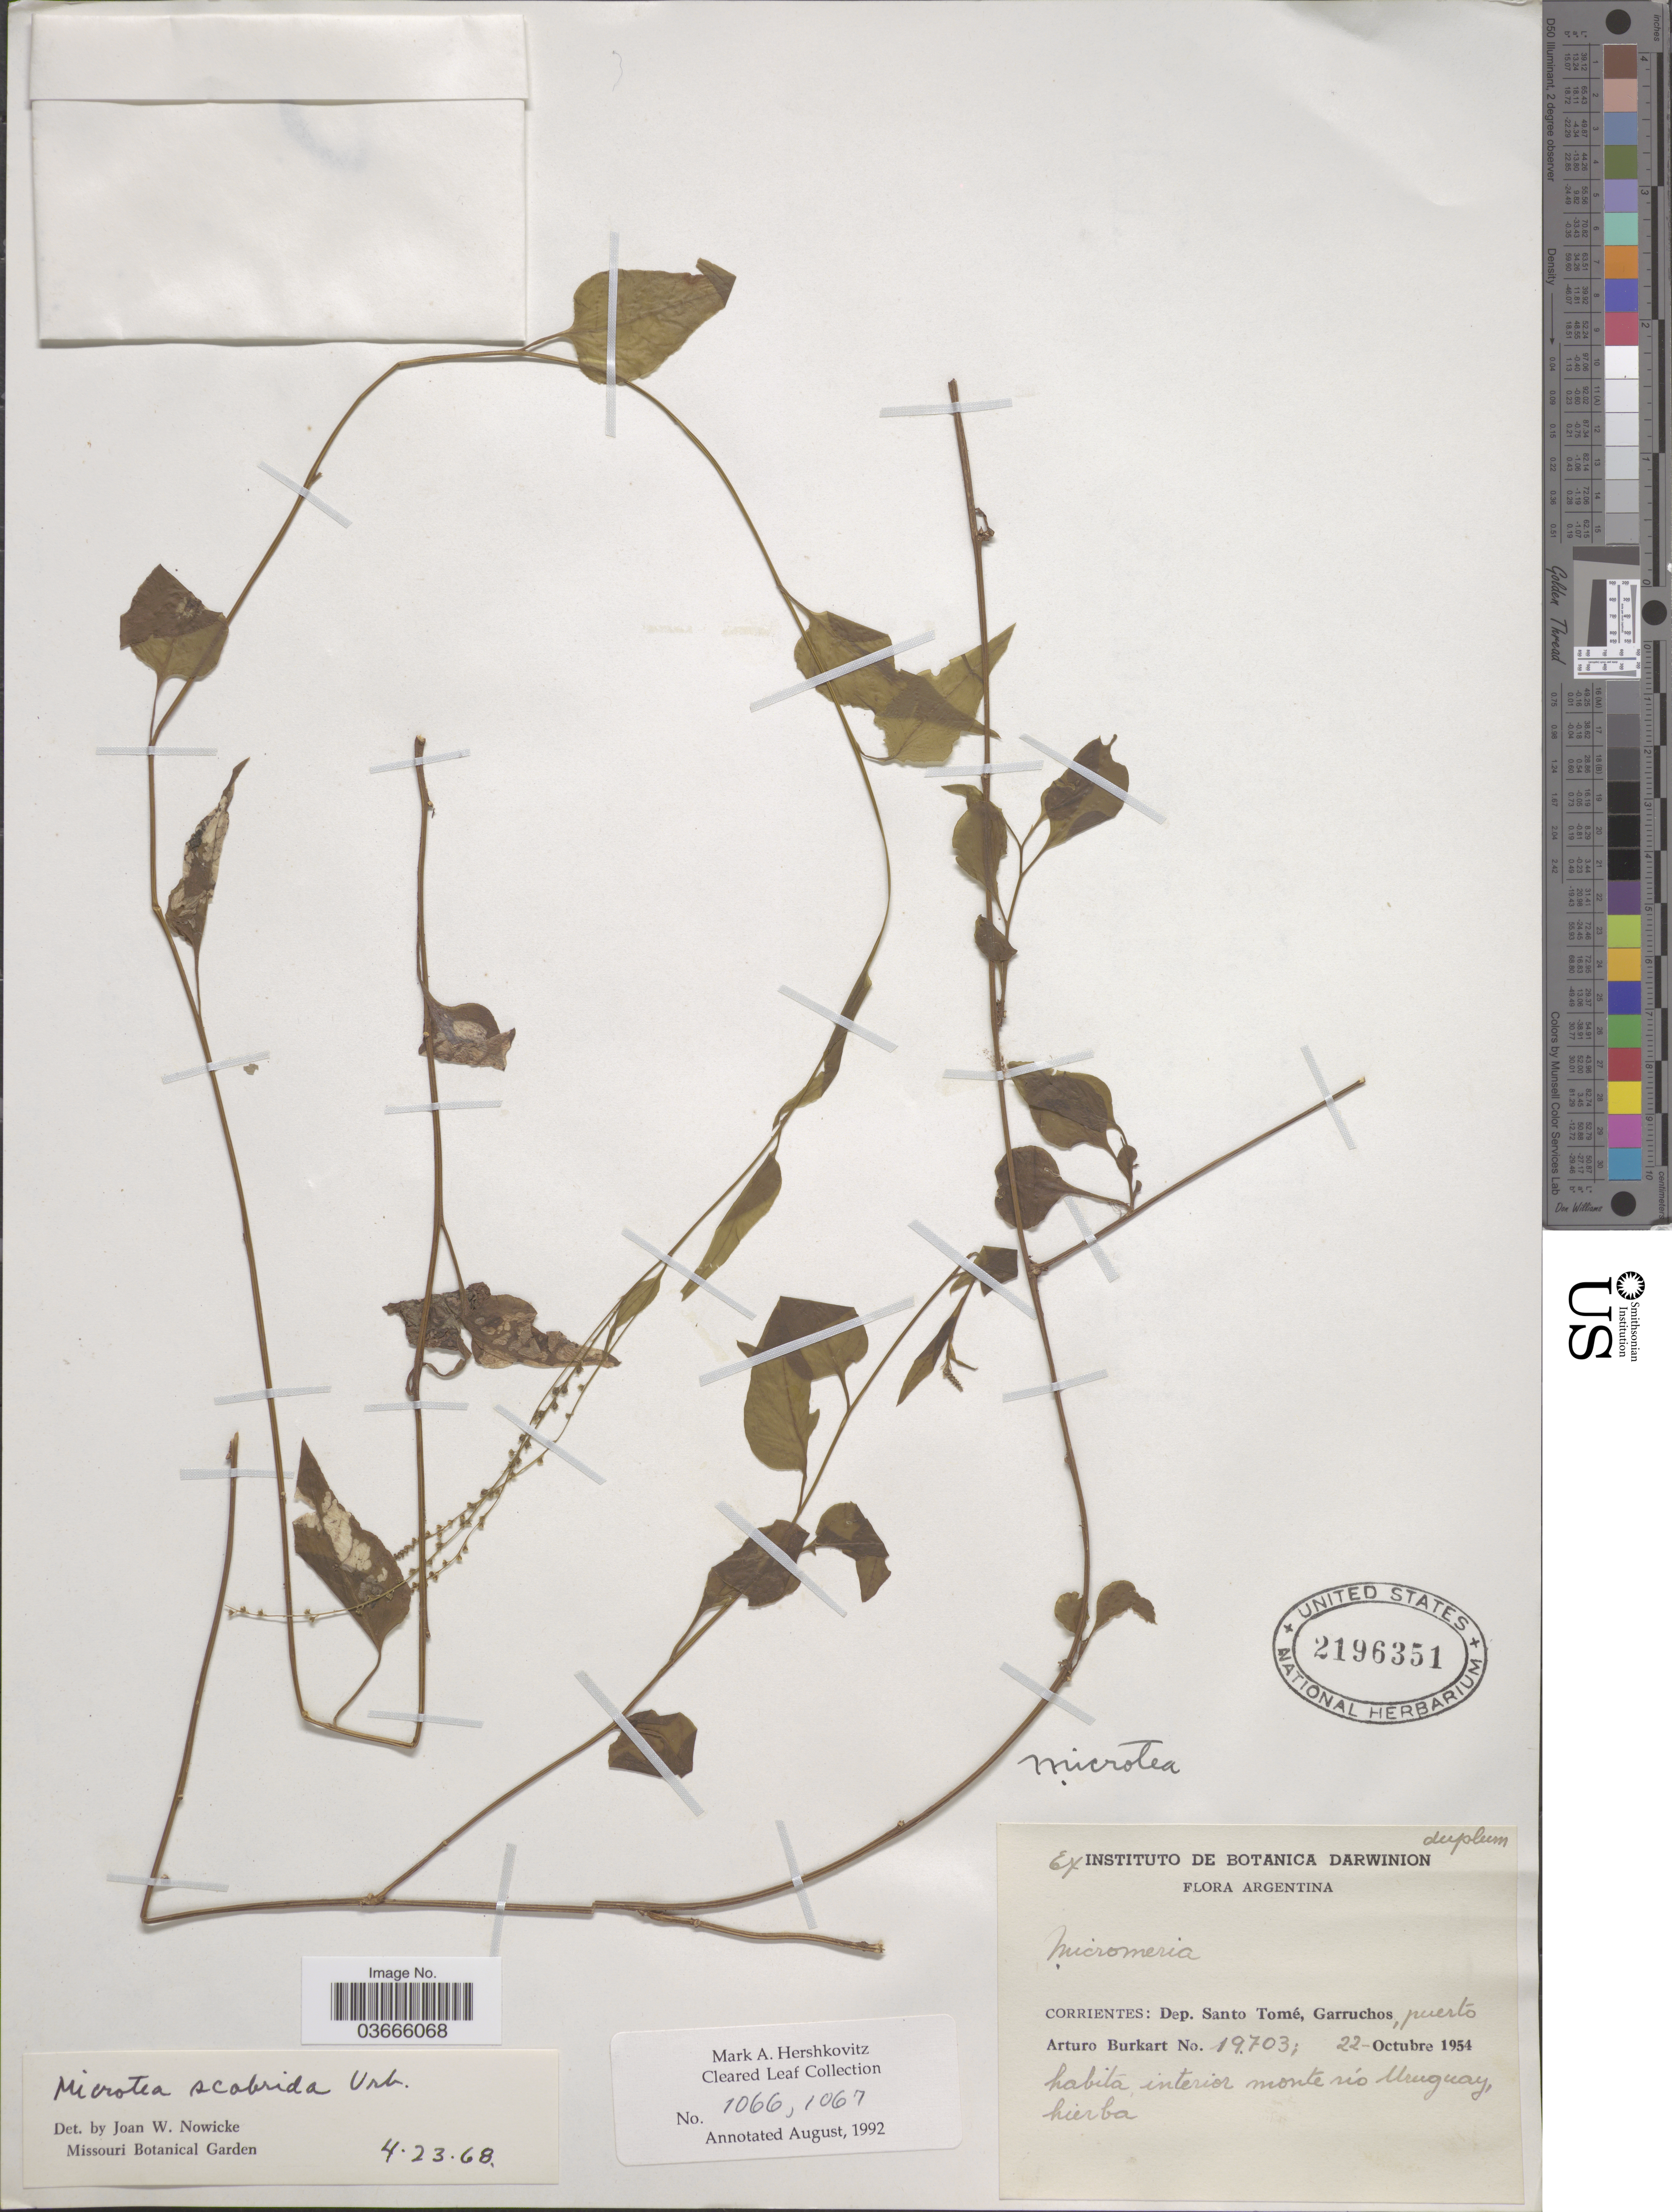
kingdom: Plantae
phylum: Tracheophyta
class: Magnoliopsida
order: Caryophyllales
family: Microteaceae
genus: Microtea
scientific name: Microtea scabrida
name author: Urb.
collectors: A. E. Burkart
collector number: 19703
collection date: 1954-10-22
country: Argentina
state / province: Corrientes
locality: Dep. Santo Tomé, Garruchos, puerto habita interior monte río Uruguay, hierba.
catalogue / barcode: US 2196351